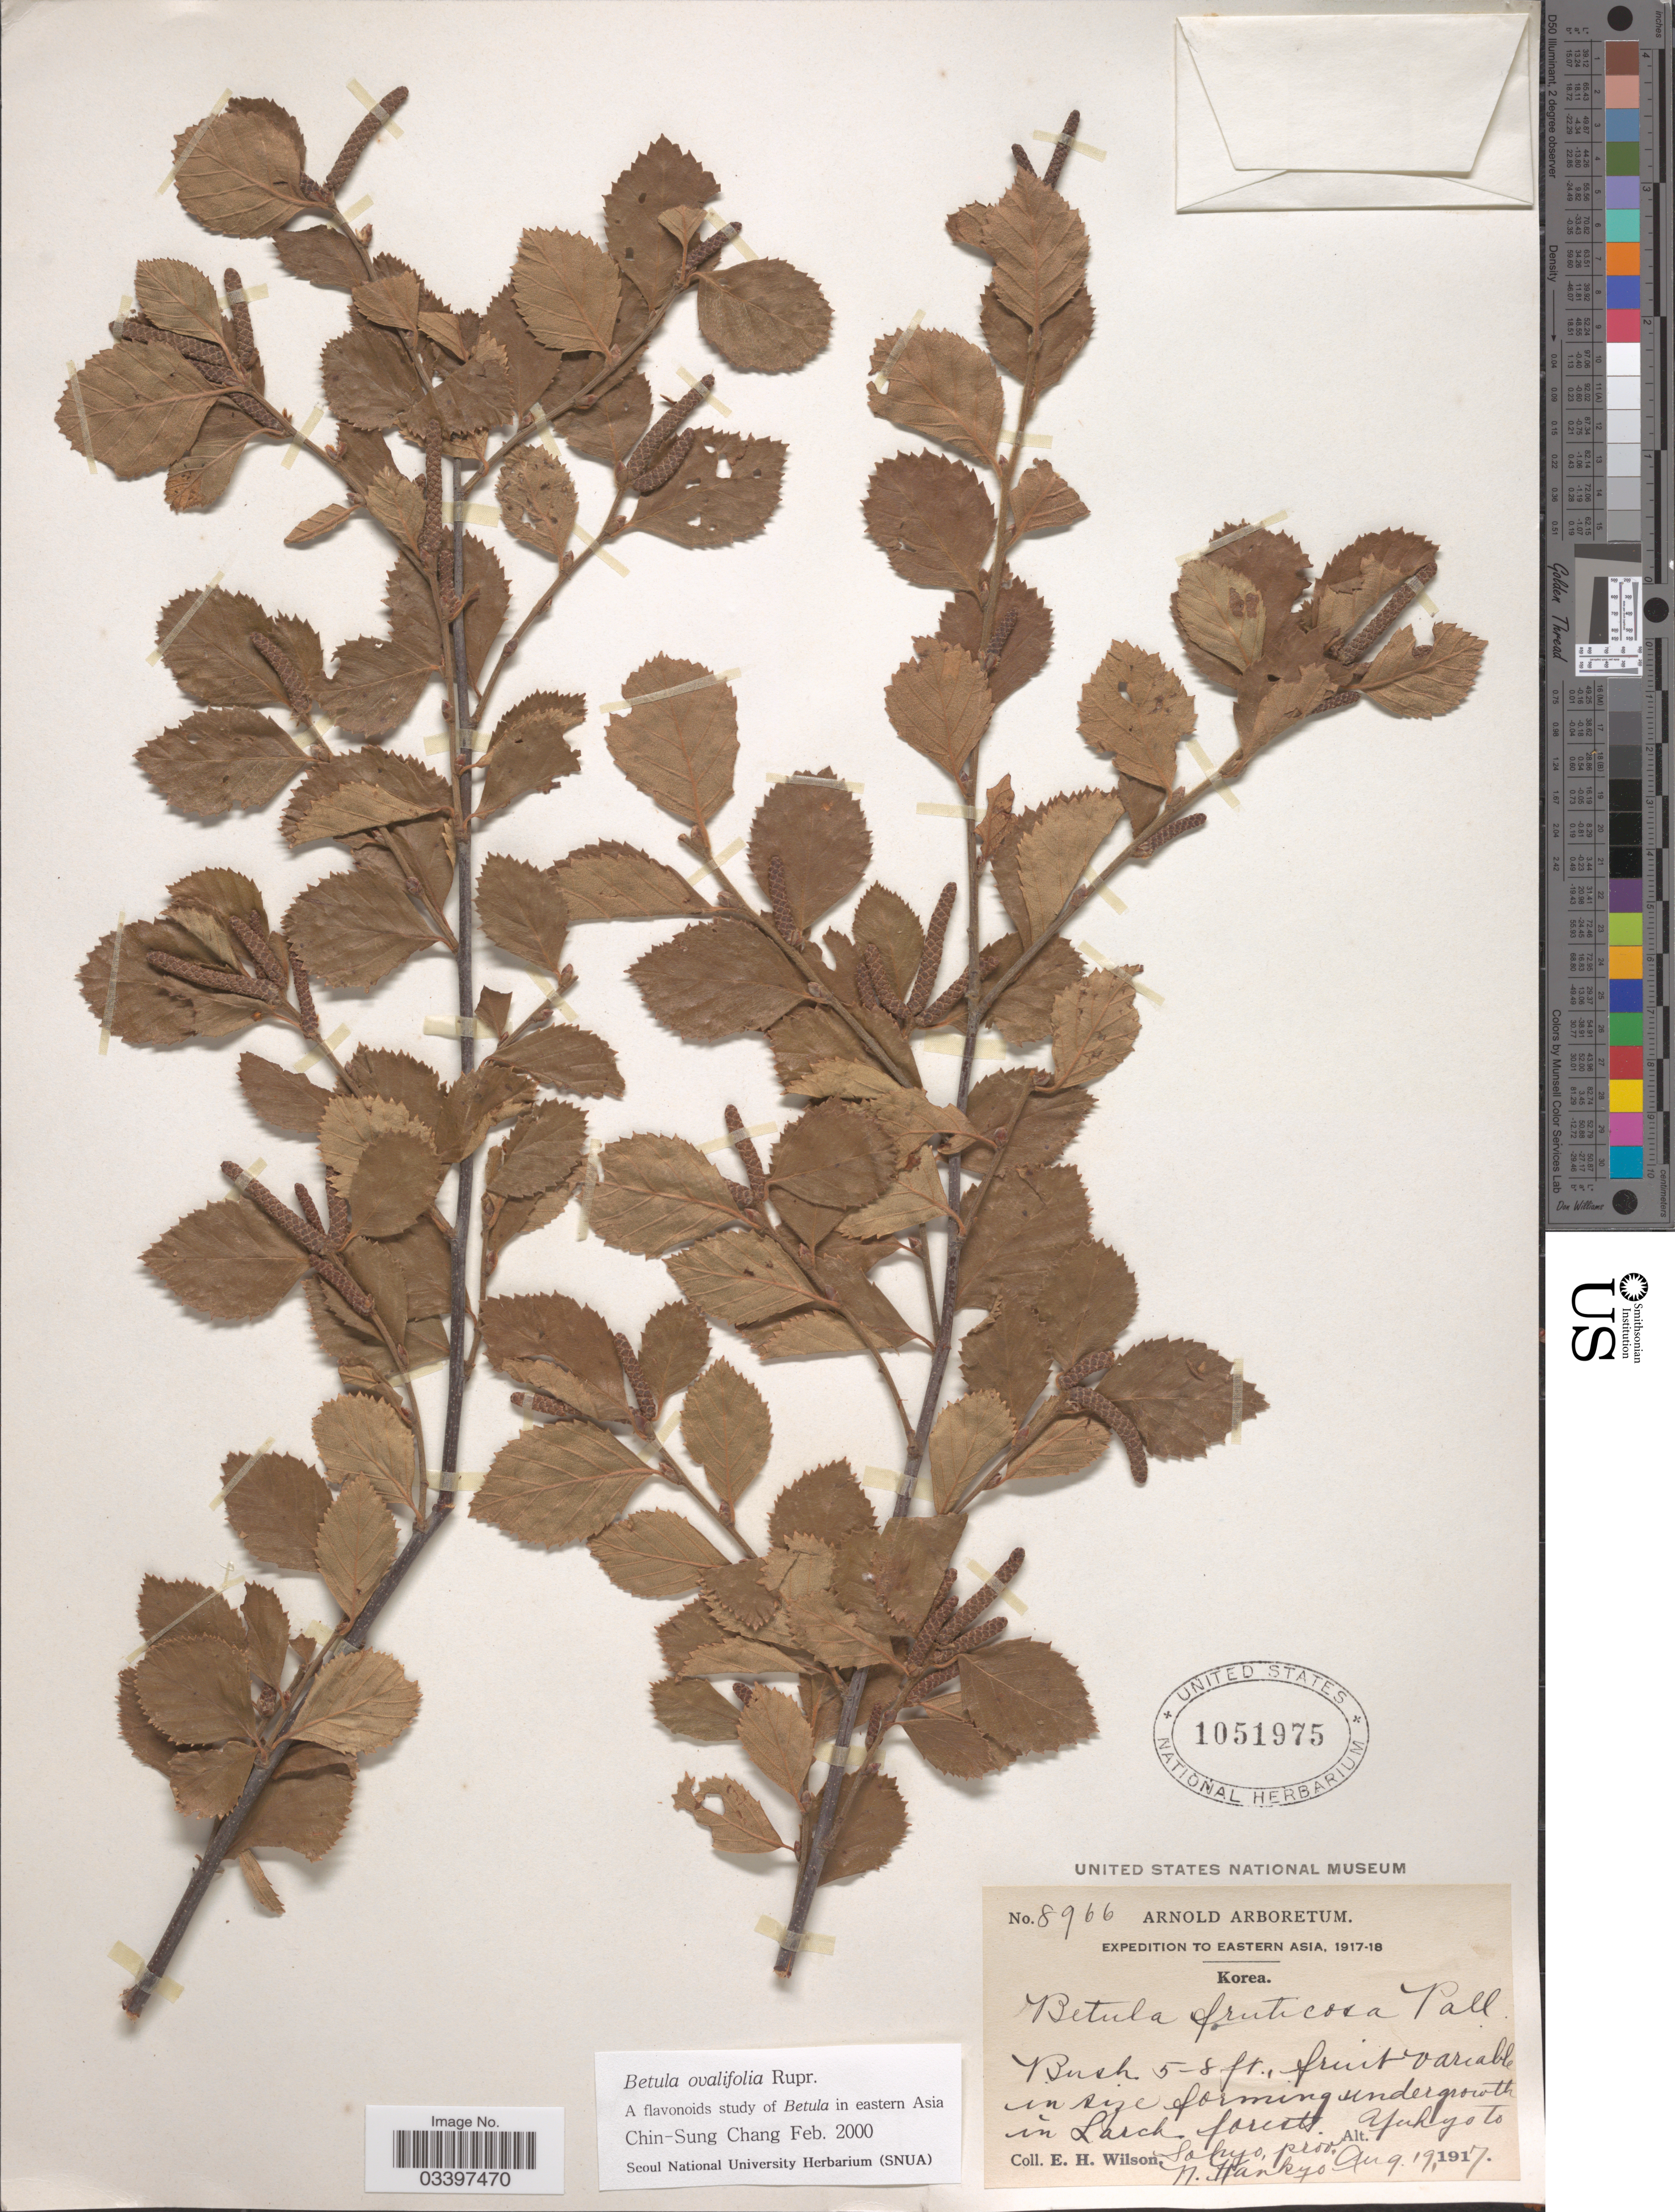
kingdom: Plantae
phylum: Tracheophyta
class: Magnoliopsida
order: Fagales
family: Betulaceae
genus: Betula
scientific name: Betula ovalifolia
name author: Rupr.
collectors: E. Wilson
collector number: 8966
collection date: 1917-08-19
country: North Korea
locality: In Larch forest. Yukyo to Sokyo, prov. N. Kankyo.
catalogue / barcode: US 1051975